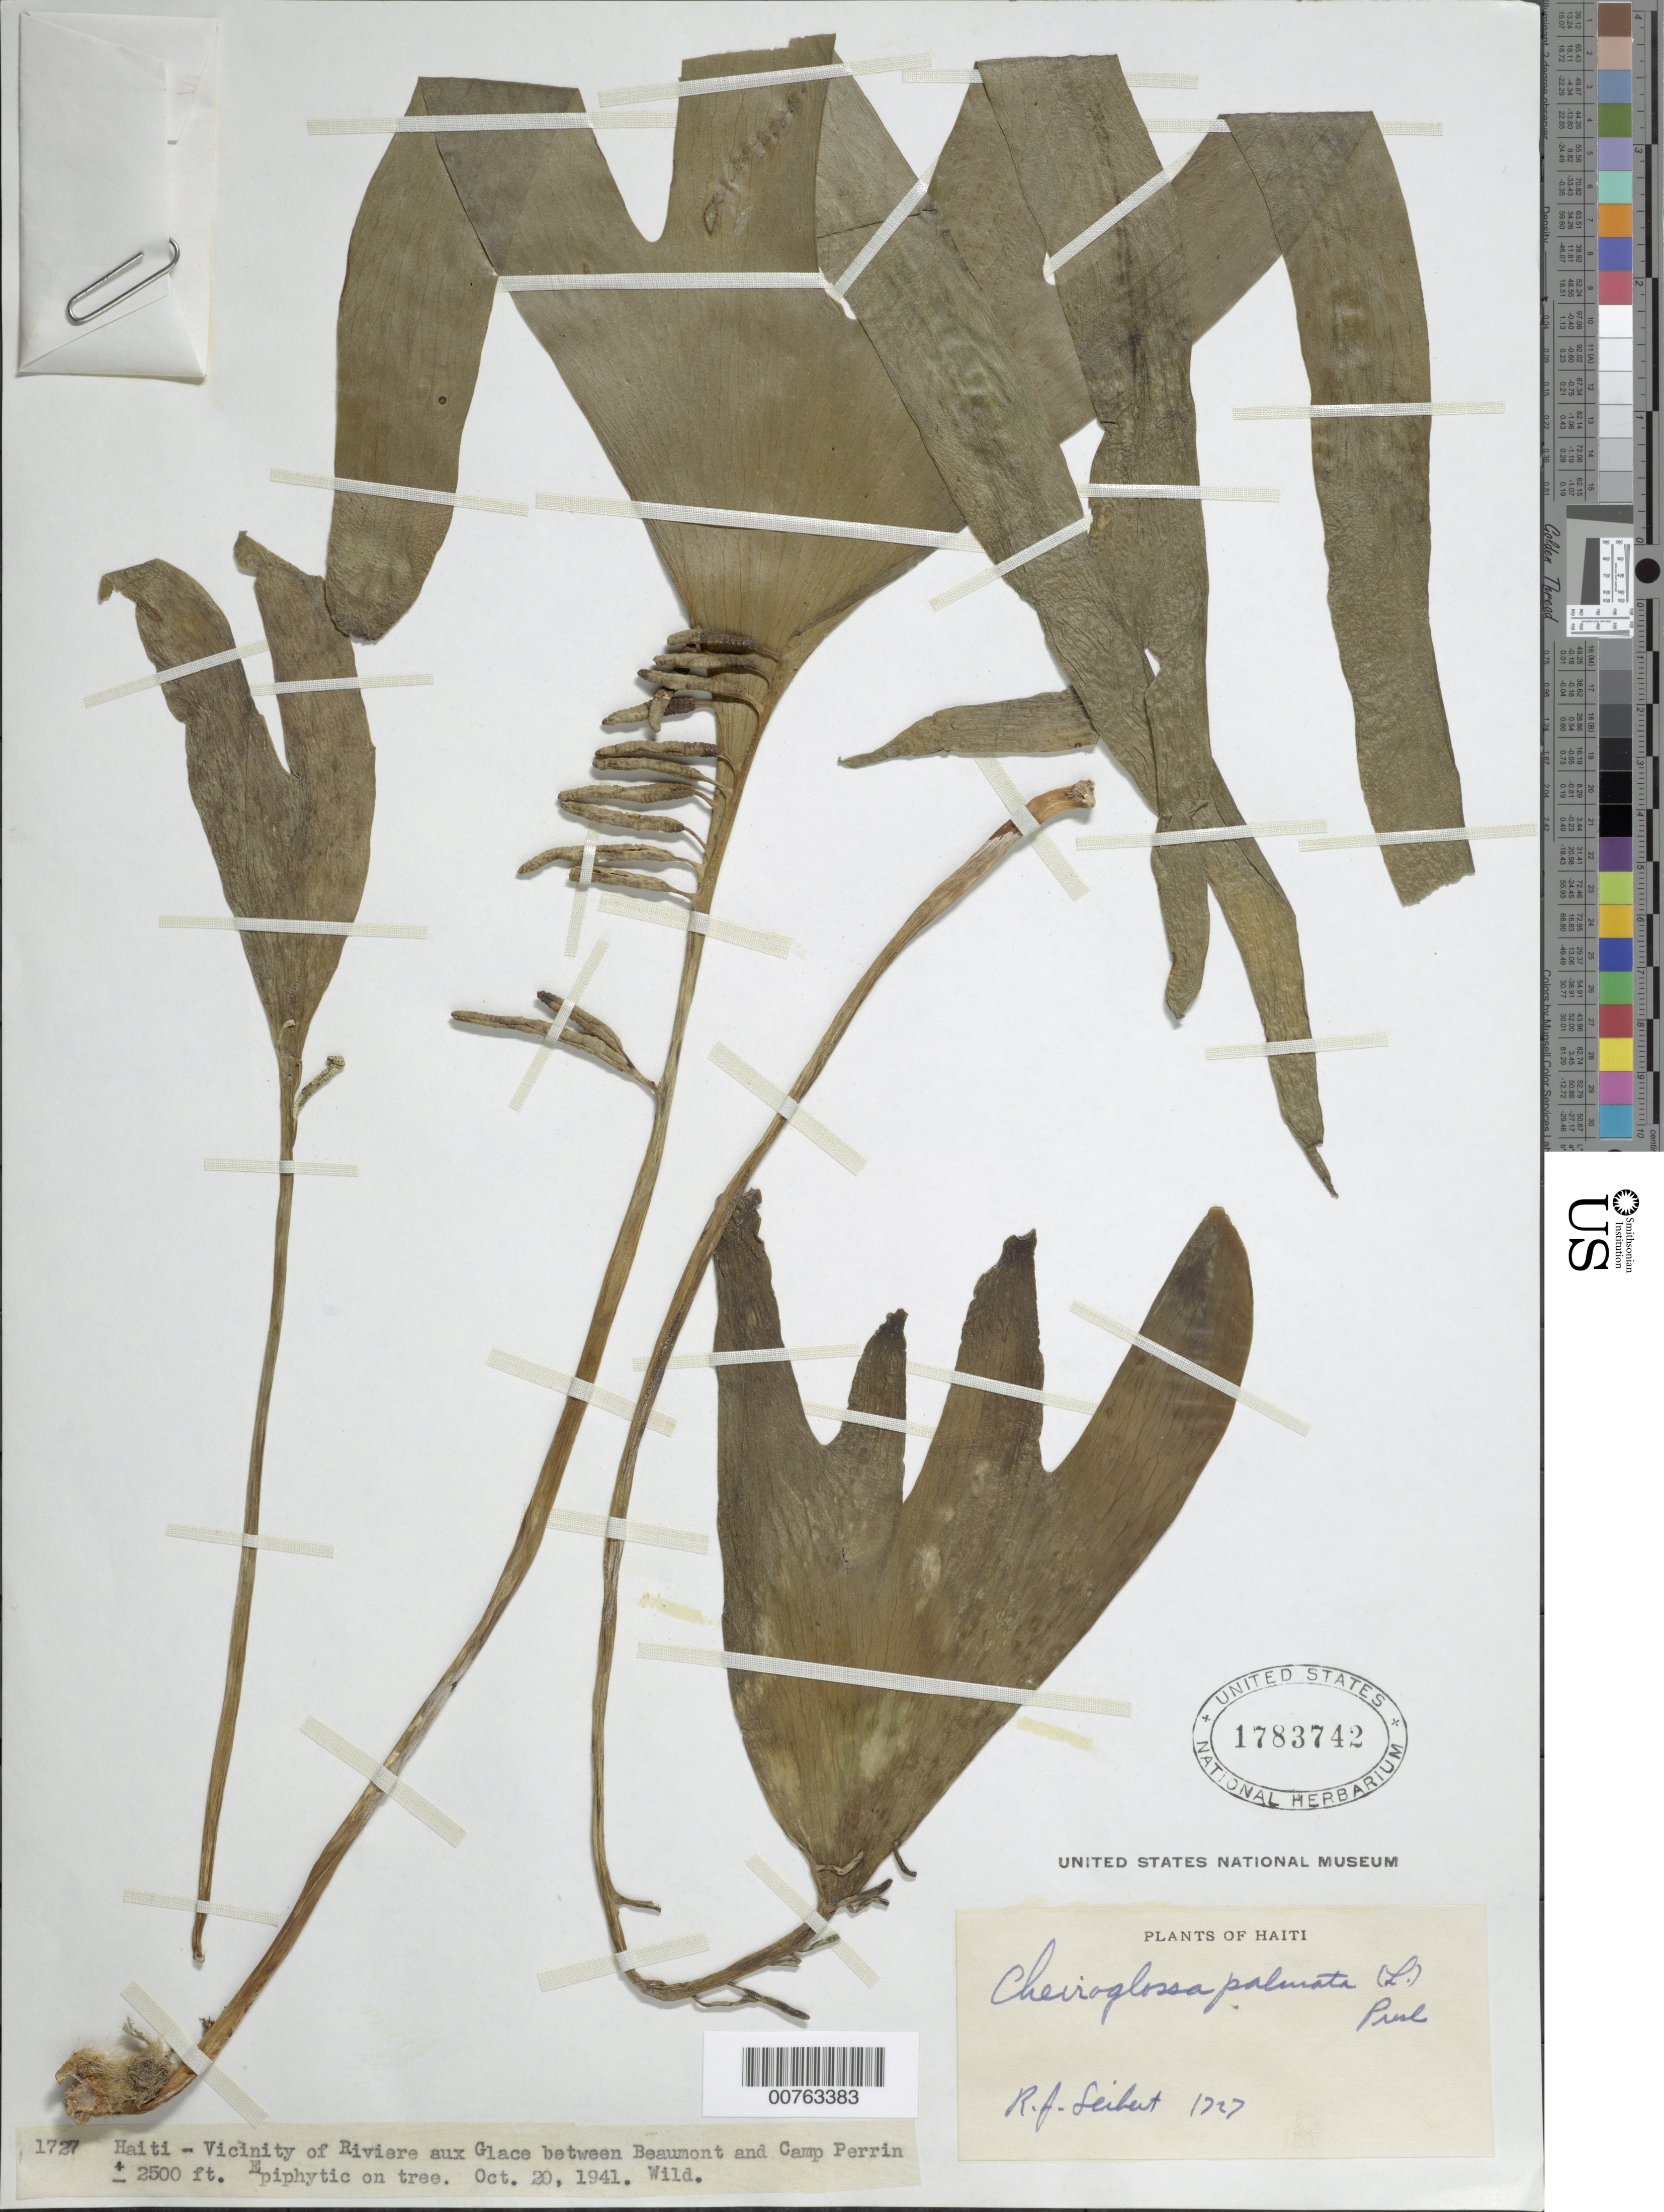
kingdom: Plantae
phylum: Tracheophyta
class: Polypodiopsida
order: Ophioglossales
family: Ophioglossaceae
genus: Cheiroglossa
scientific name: Cheiroglossa palmata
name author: (L.) C. Presl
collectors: R. J. Seibert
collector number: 1727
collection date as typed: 20 Oct 1941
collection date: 1941-10-20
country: Haiti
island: Hispaniola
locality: Vicinity of Riviere aux Glace between Beaumont and Camp Perrin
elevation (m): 762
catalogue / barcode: US 1783742